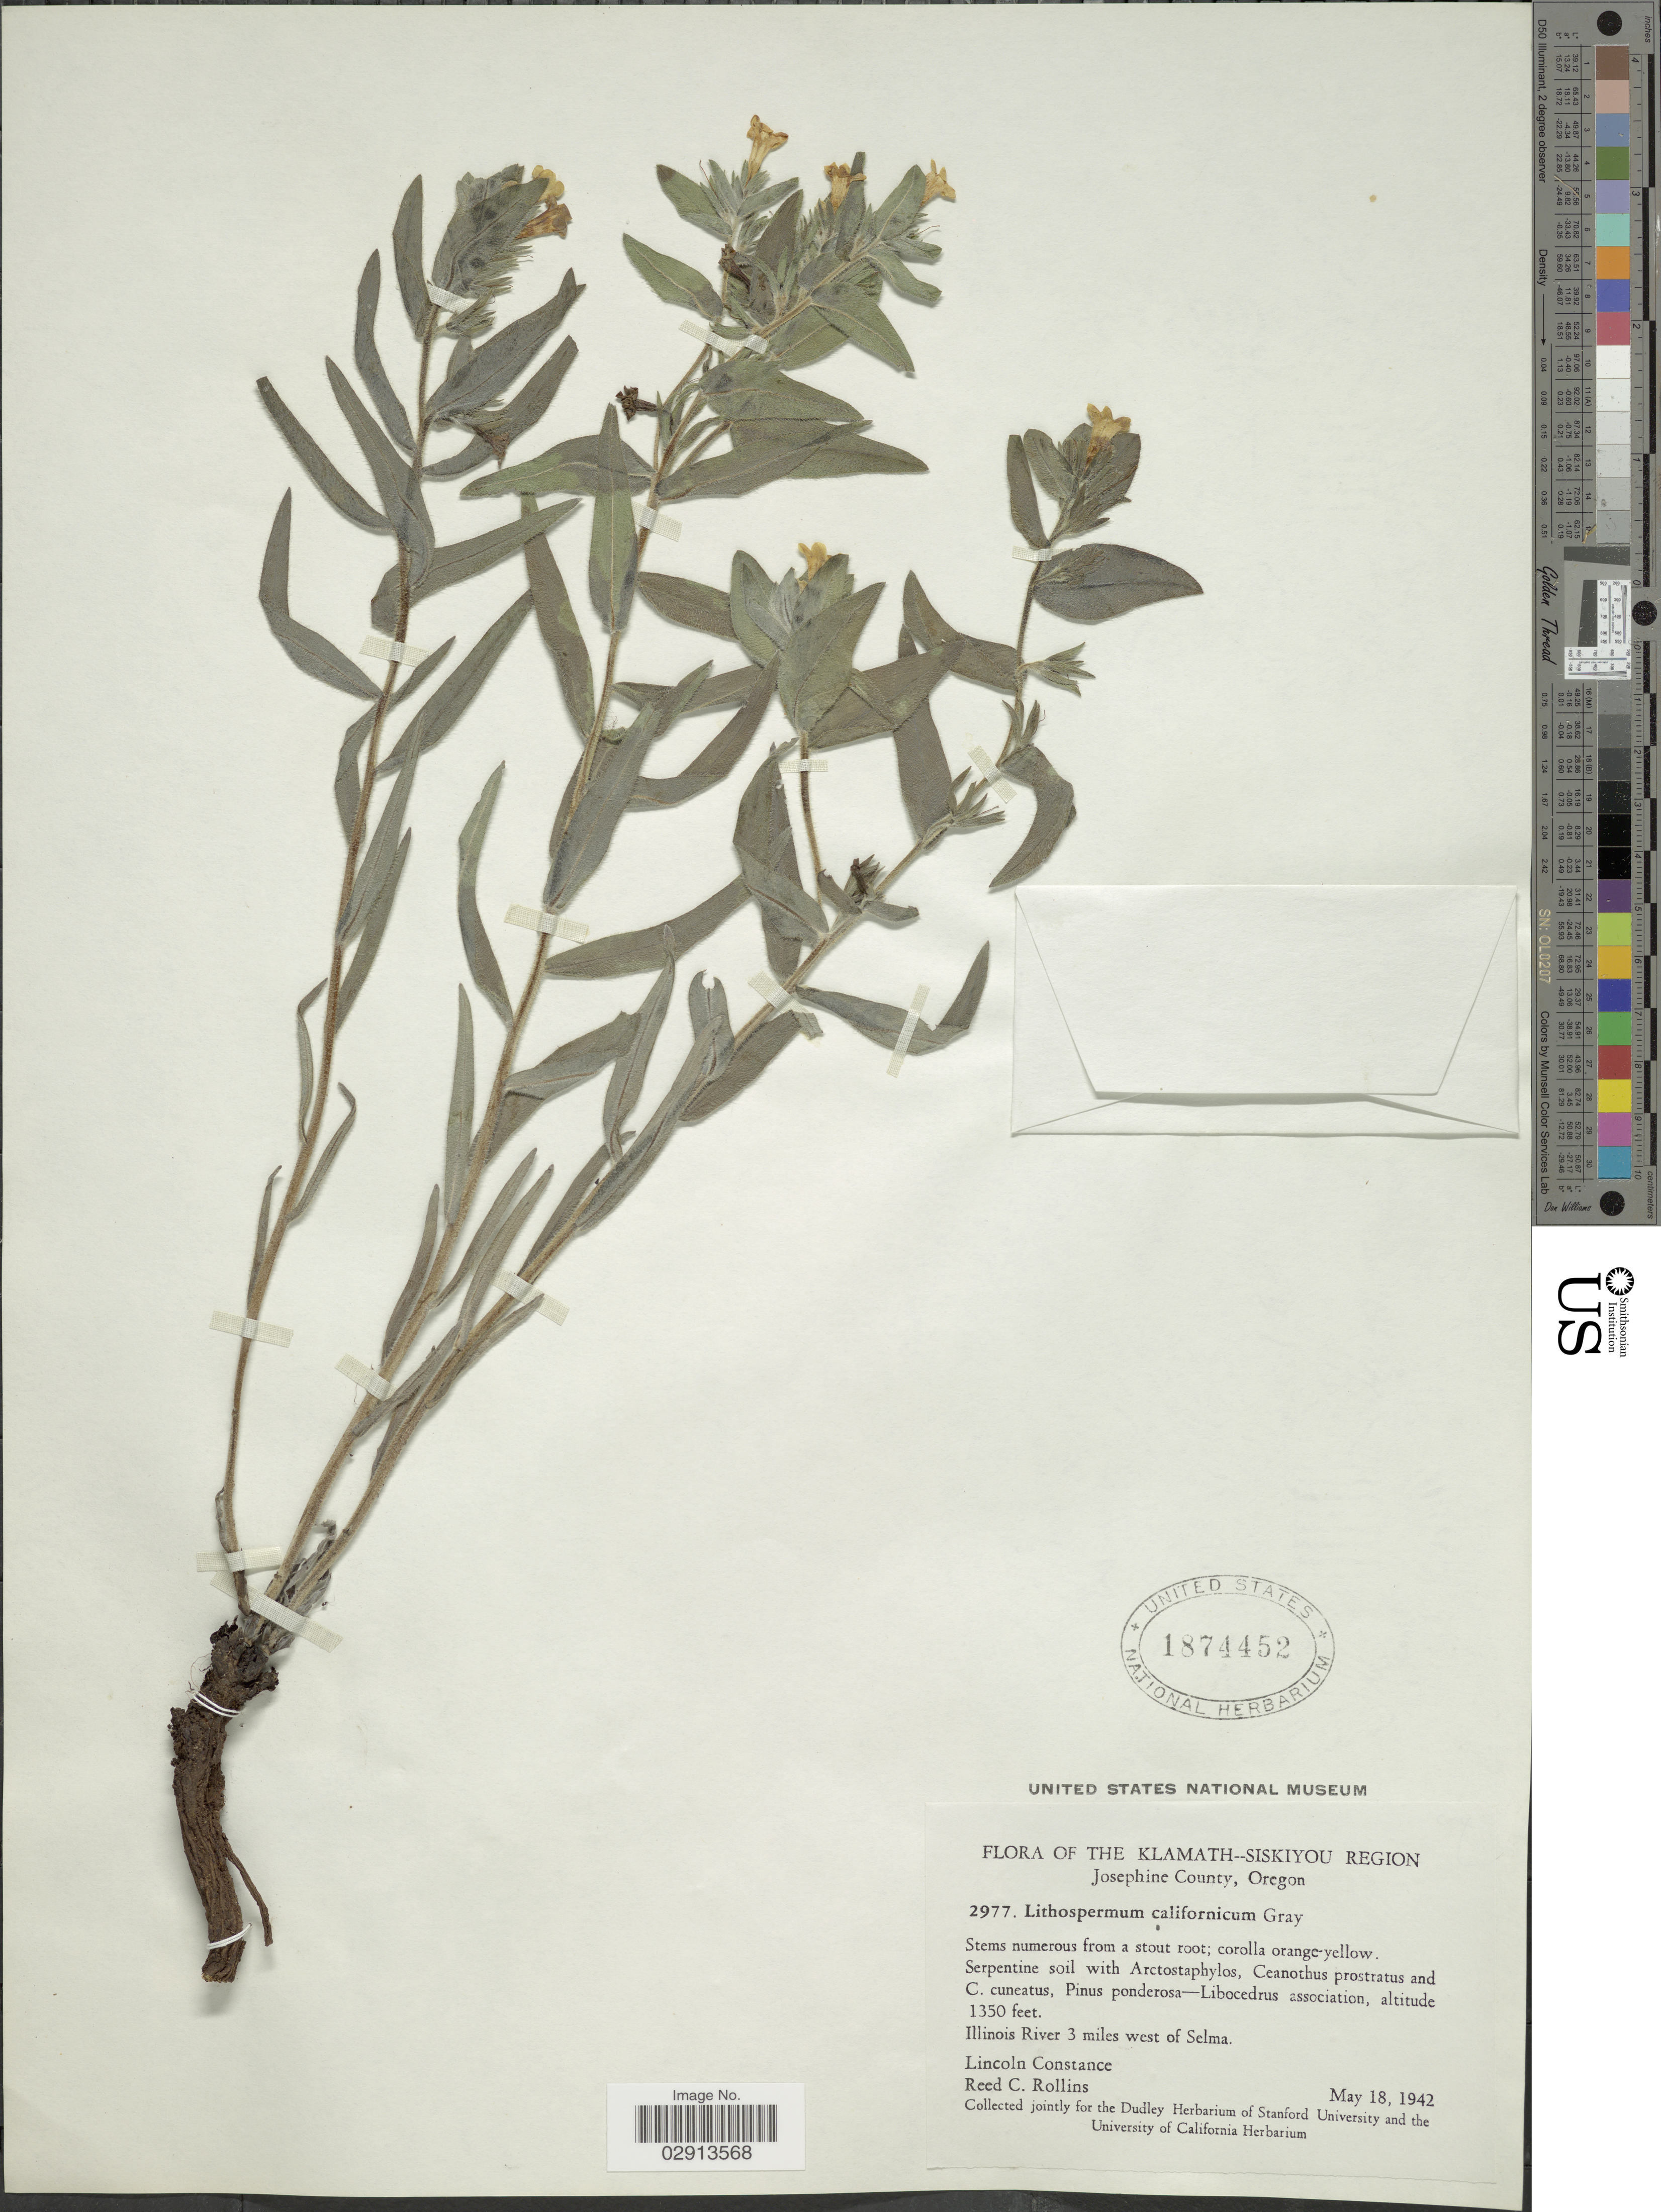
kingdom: Plantae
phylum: Tracheophyta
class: Magnoliopsida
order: Boraginales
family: Boraginaceae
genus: Lithospermum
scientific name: Lithospermum californicum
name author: A. Gray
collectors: L. Constance & R. C. Rollins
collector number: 2977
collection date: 1942-05-18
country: United States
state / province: Oregon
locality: Klamath-Siskiyou Region. Josephine County. Illinois River 3 miles west of Selma.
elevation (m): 411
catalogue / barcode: US 1874452